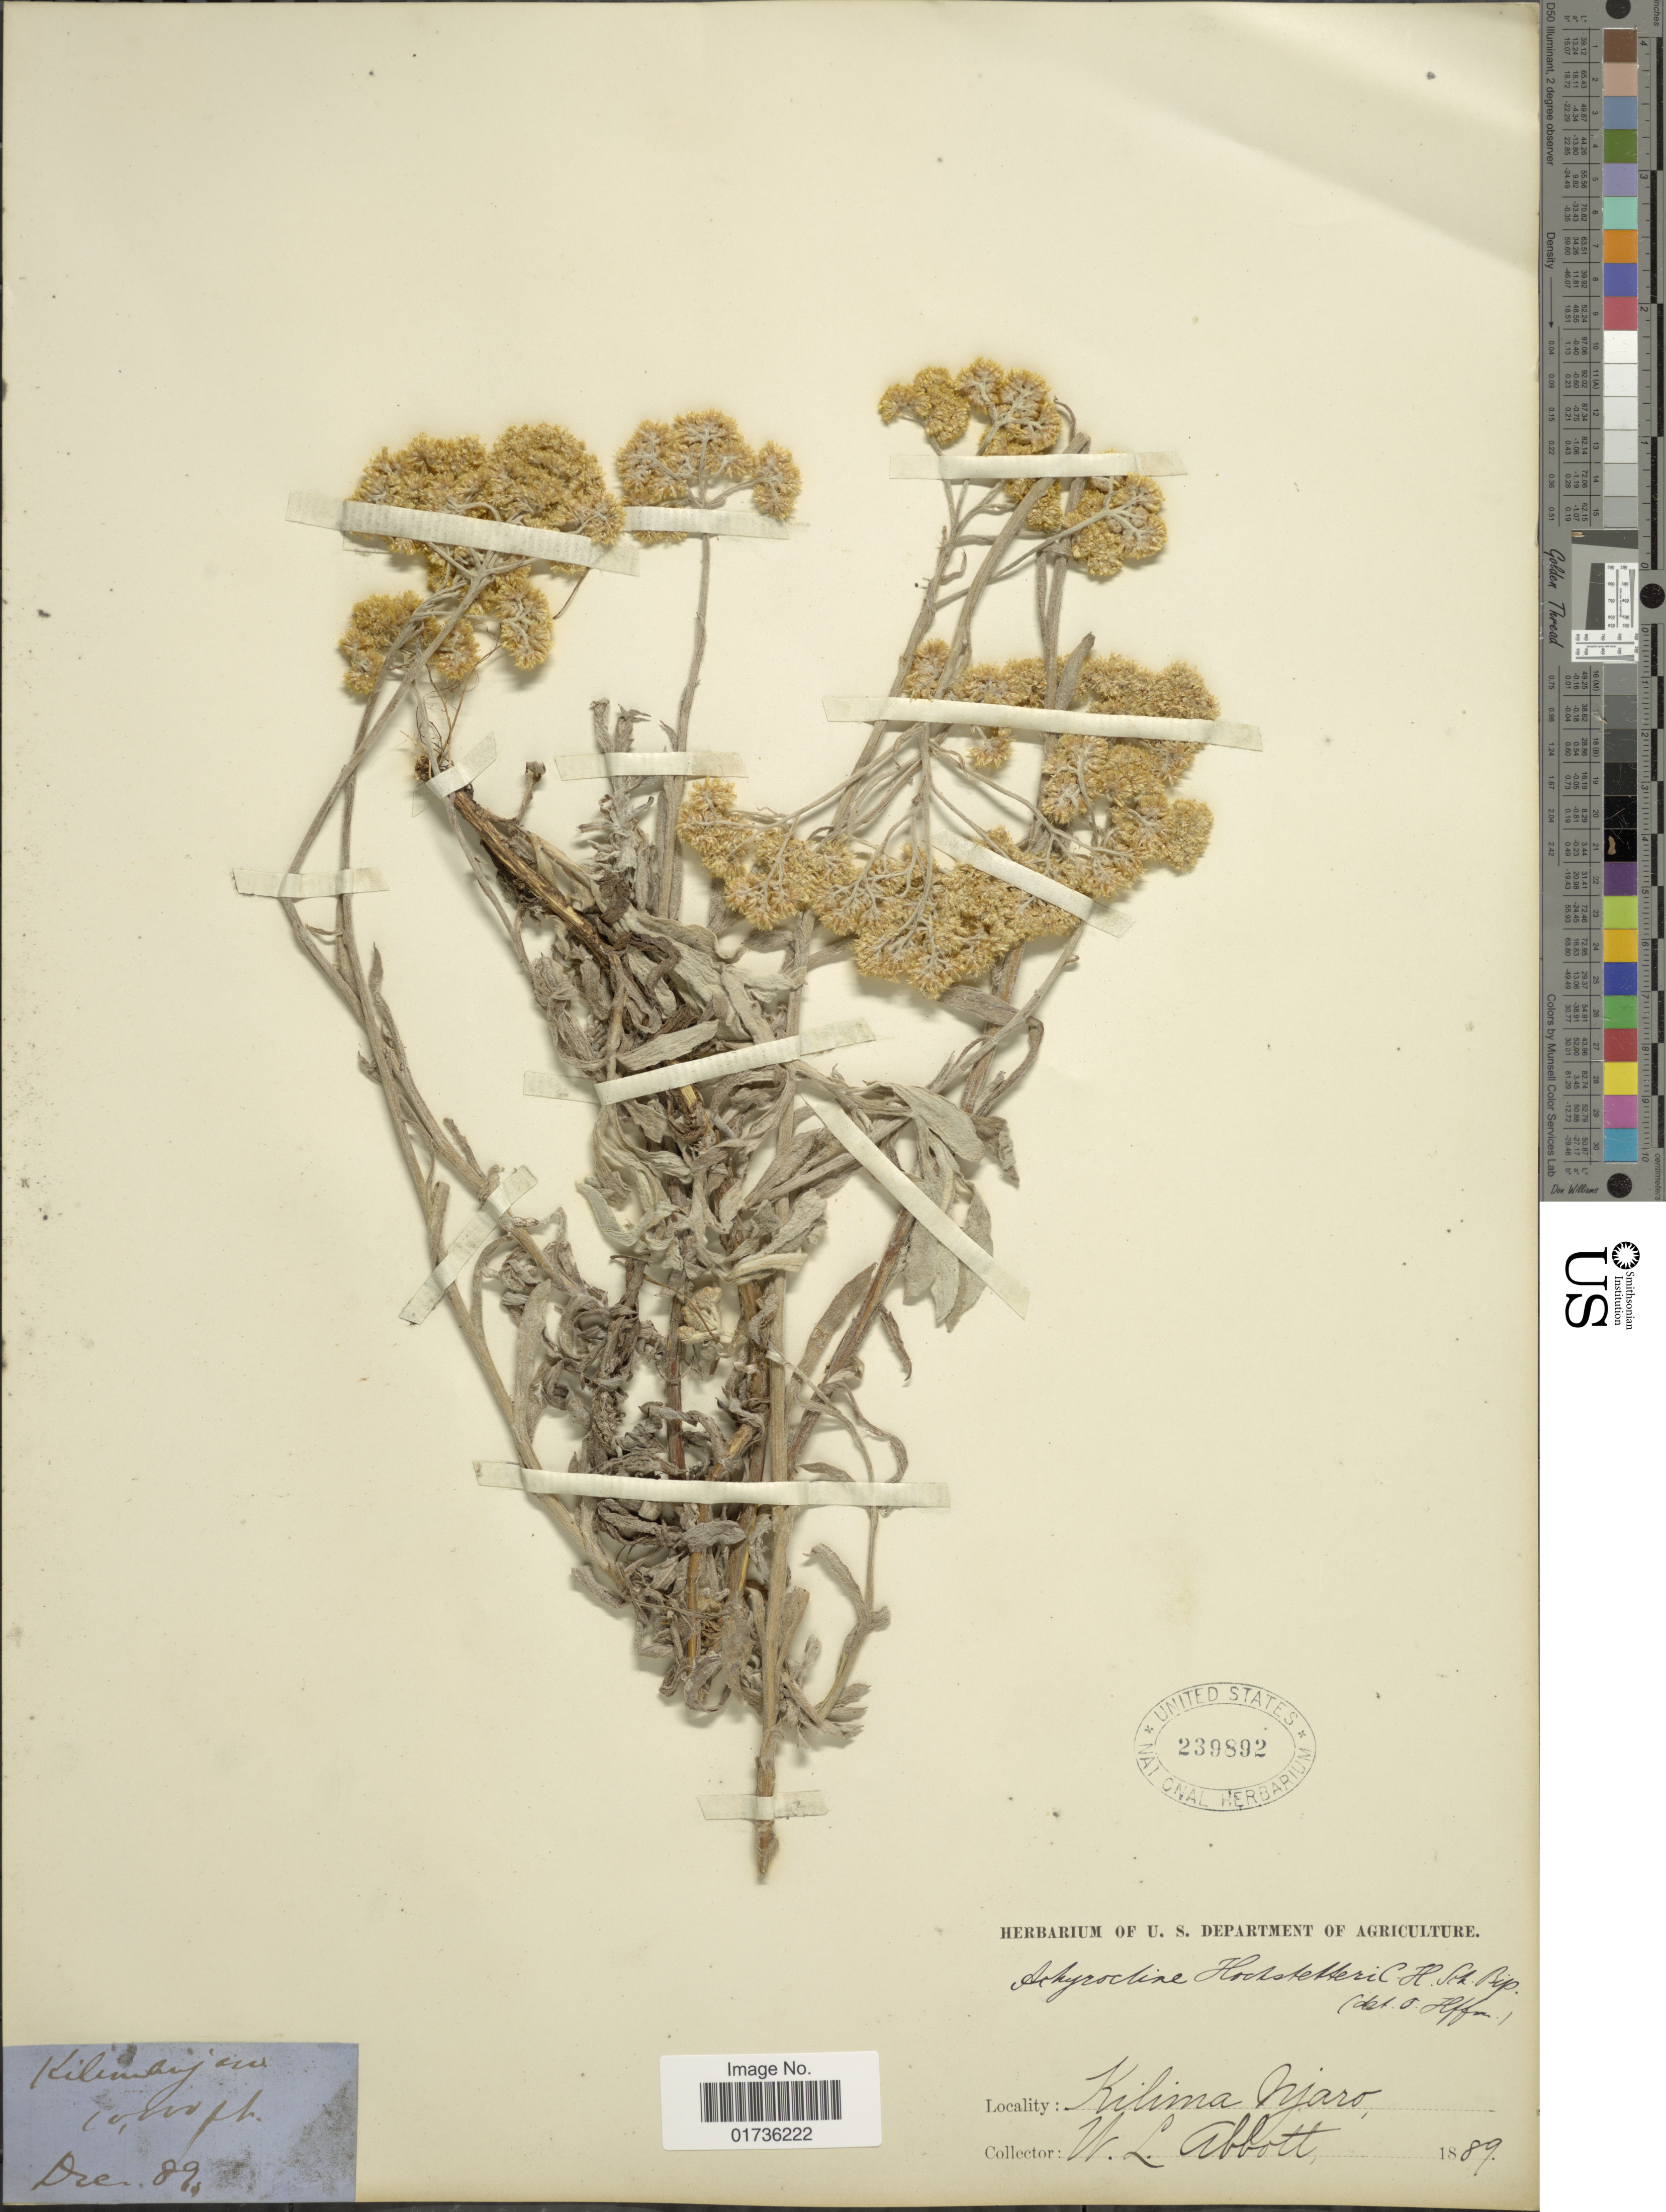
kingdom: Plantae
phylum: Tracheophyta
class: Magnoliopsida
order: Asterales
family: Asteraceae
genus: Achyrocline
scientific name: Achyrocline hochstetteri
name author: Sch. Bip. ex A. Rich.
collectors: W. L. Abbott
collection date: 1889-12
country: Tanzania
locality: Kilimanjaro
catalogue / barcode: US 239892